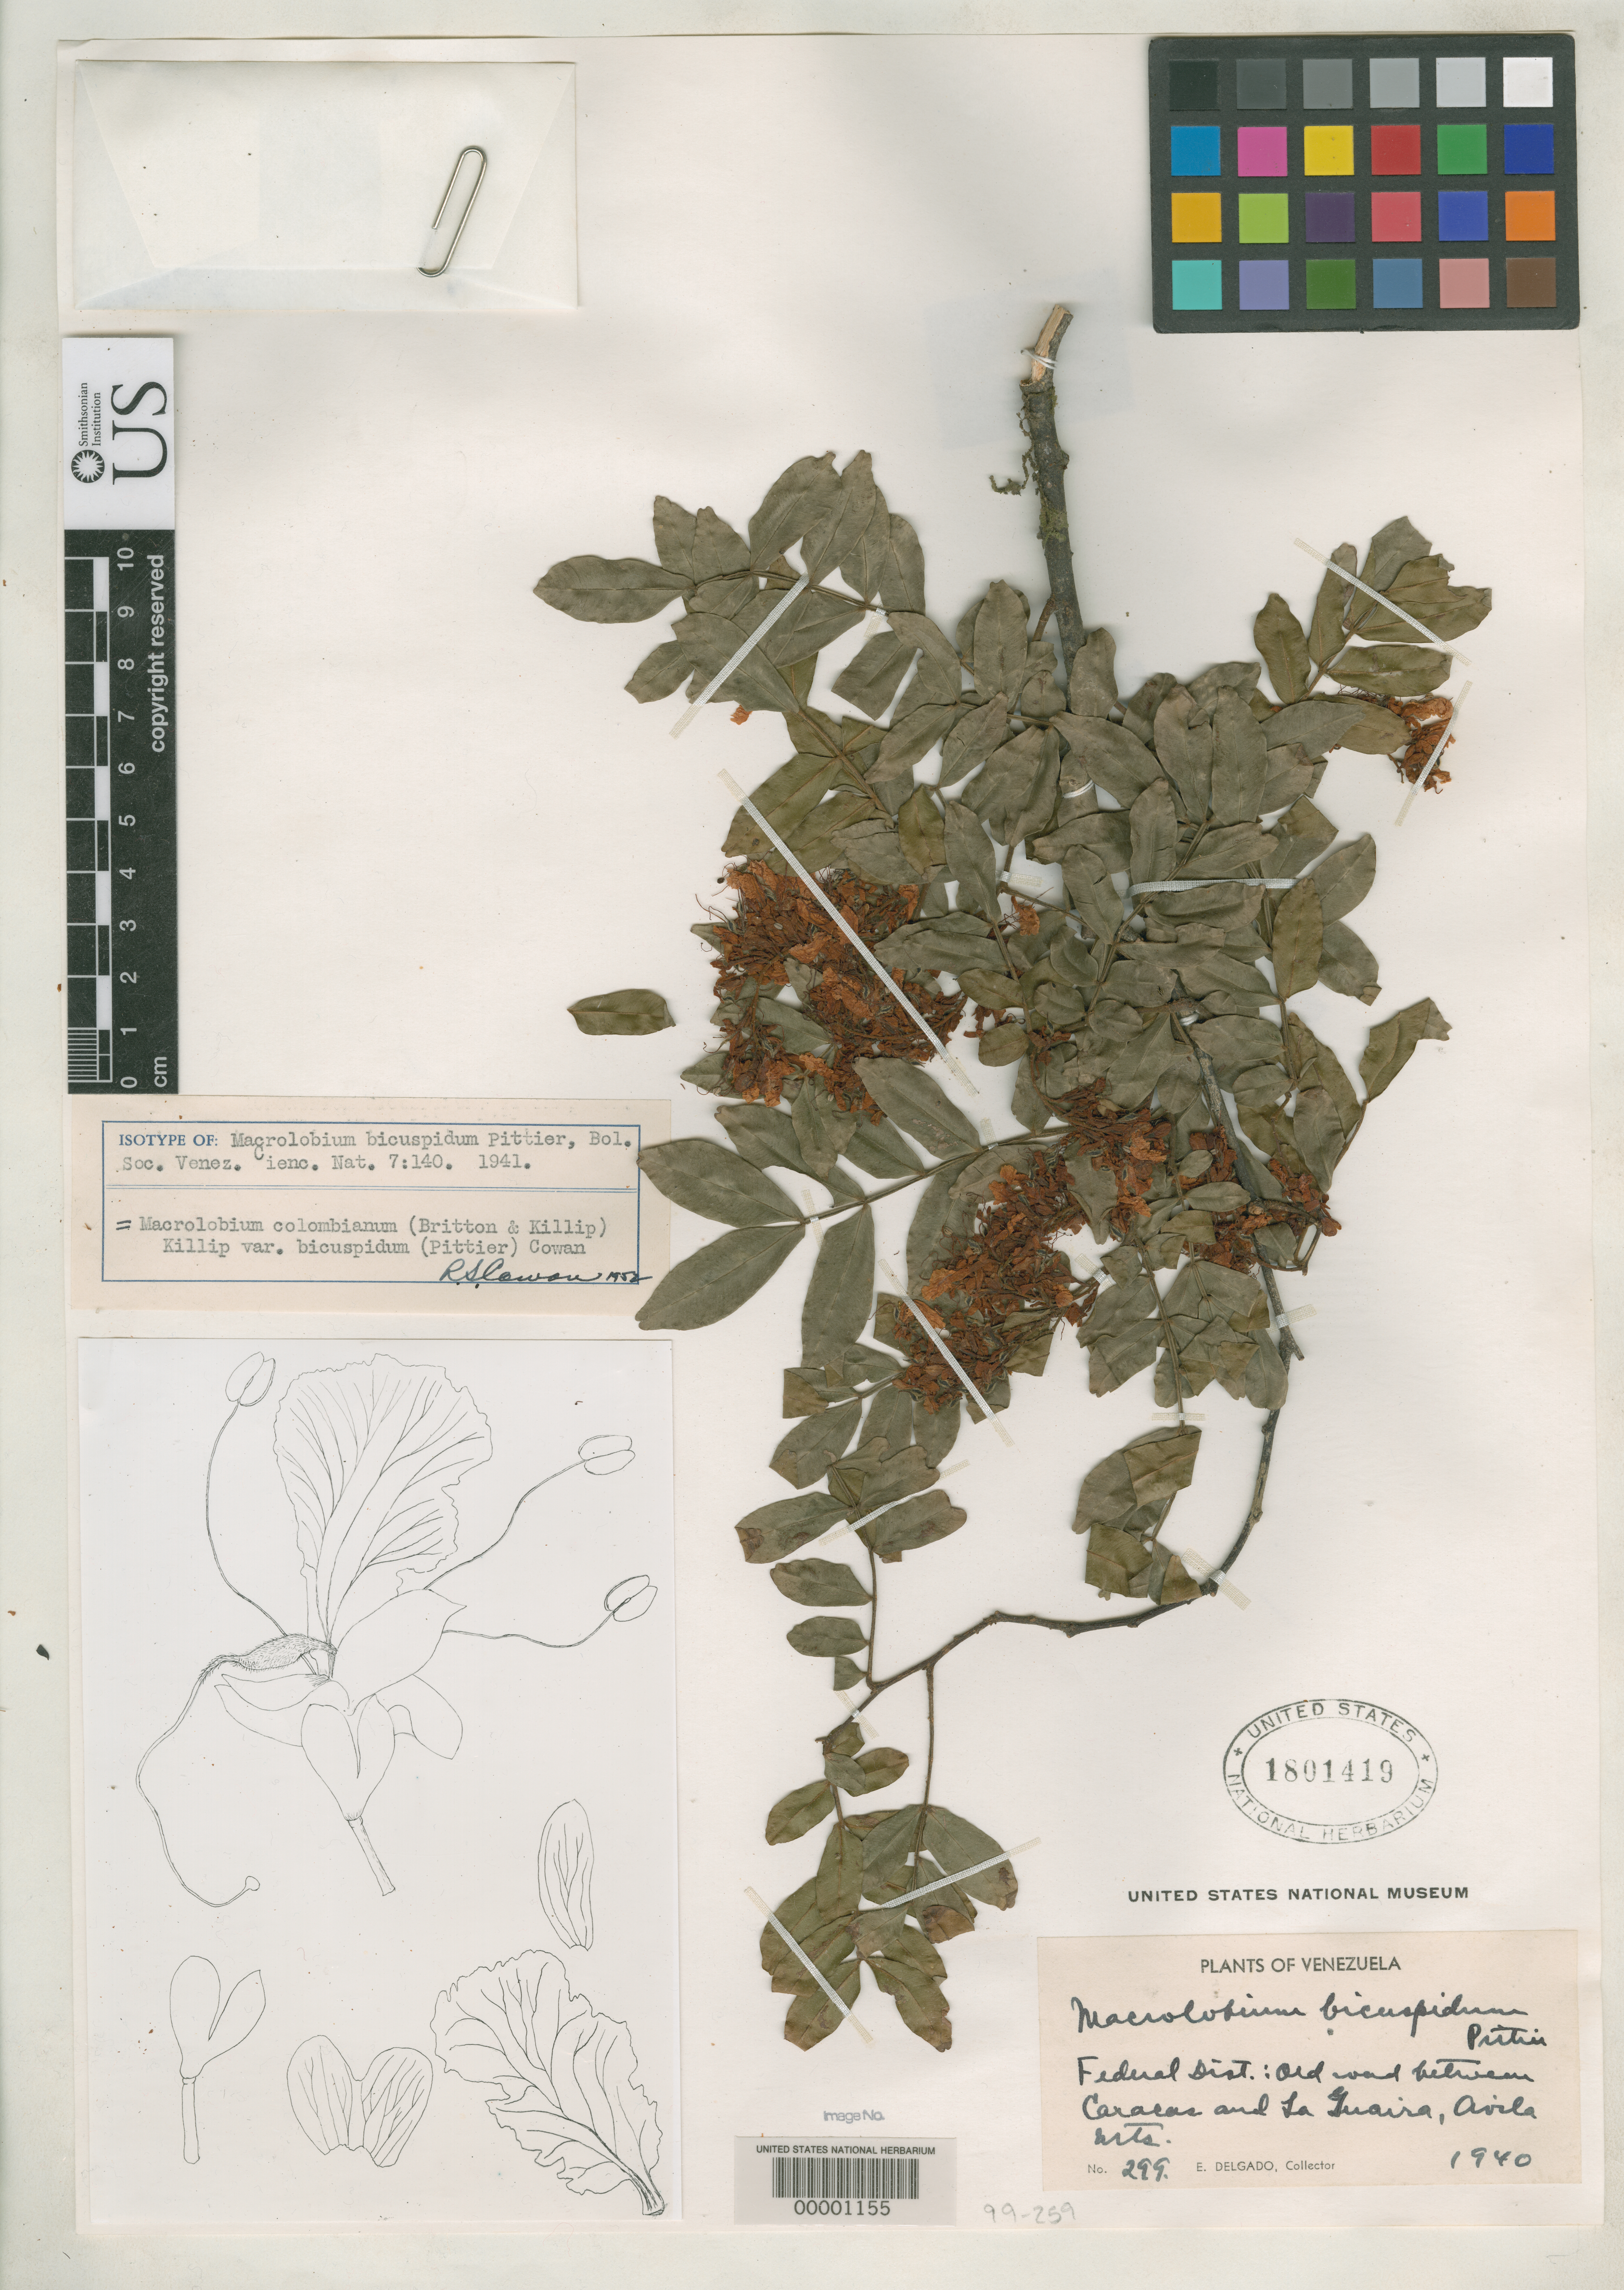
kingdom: Plantae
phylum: Tracheophyta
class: Magnoliopsida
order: Fabales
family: Fabaceae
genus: Macrolobium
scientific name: Macrolobium bicuspidum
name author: Pittier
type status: Isotype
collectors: E. Delgado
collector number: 299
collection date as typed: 1940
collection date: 1940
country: Venezuela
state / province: Distrito Federal / Vargas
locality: Between Caracas and La Guaira, Avila Mts.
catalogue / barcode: US 1801419